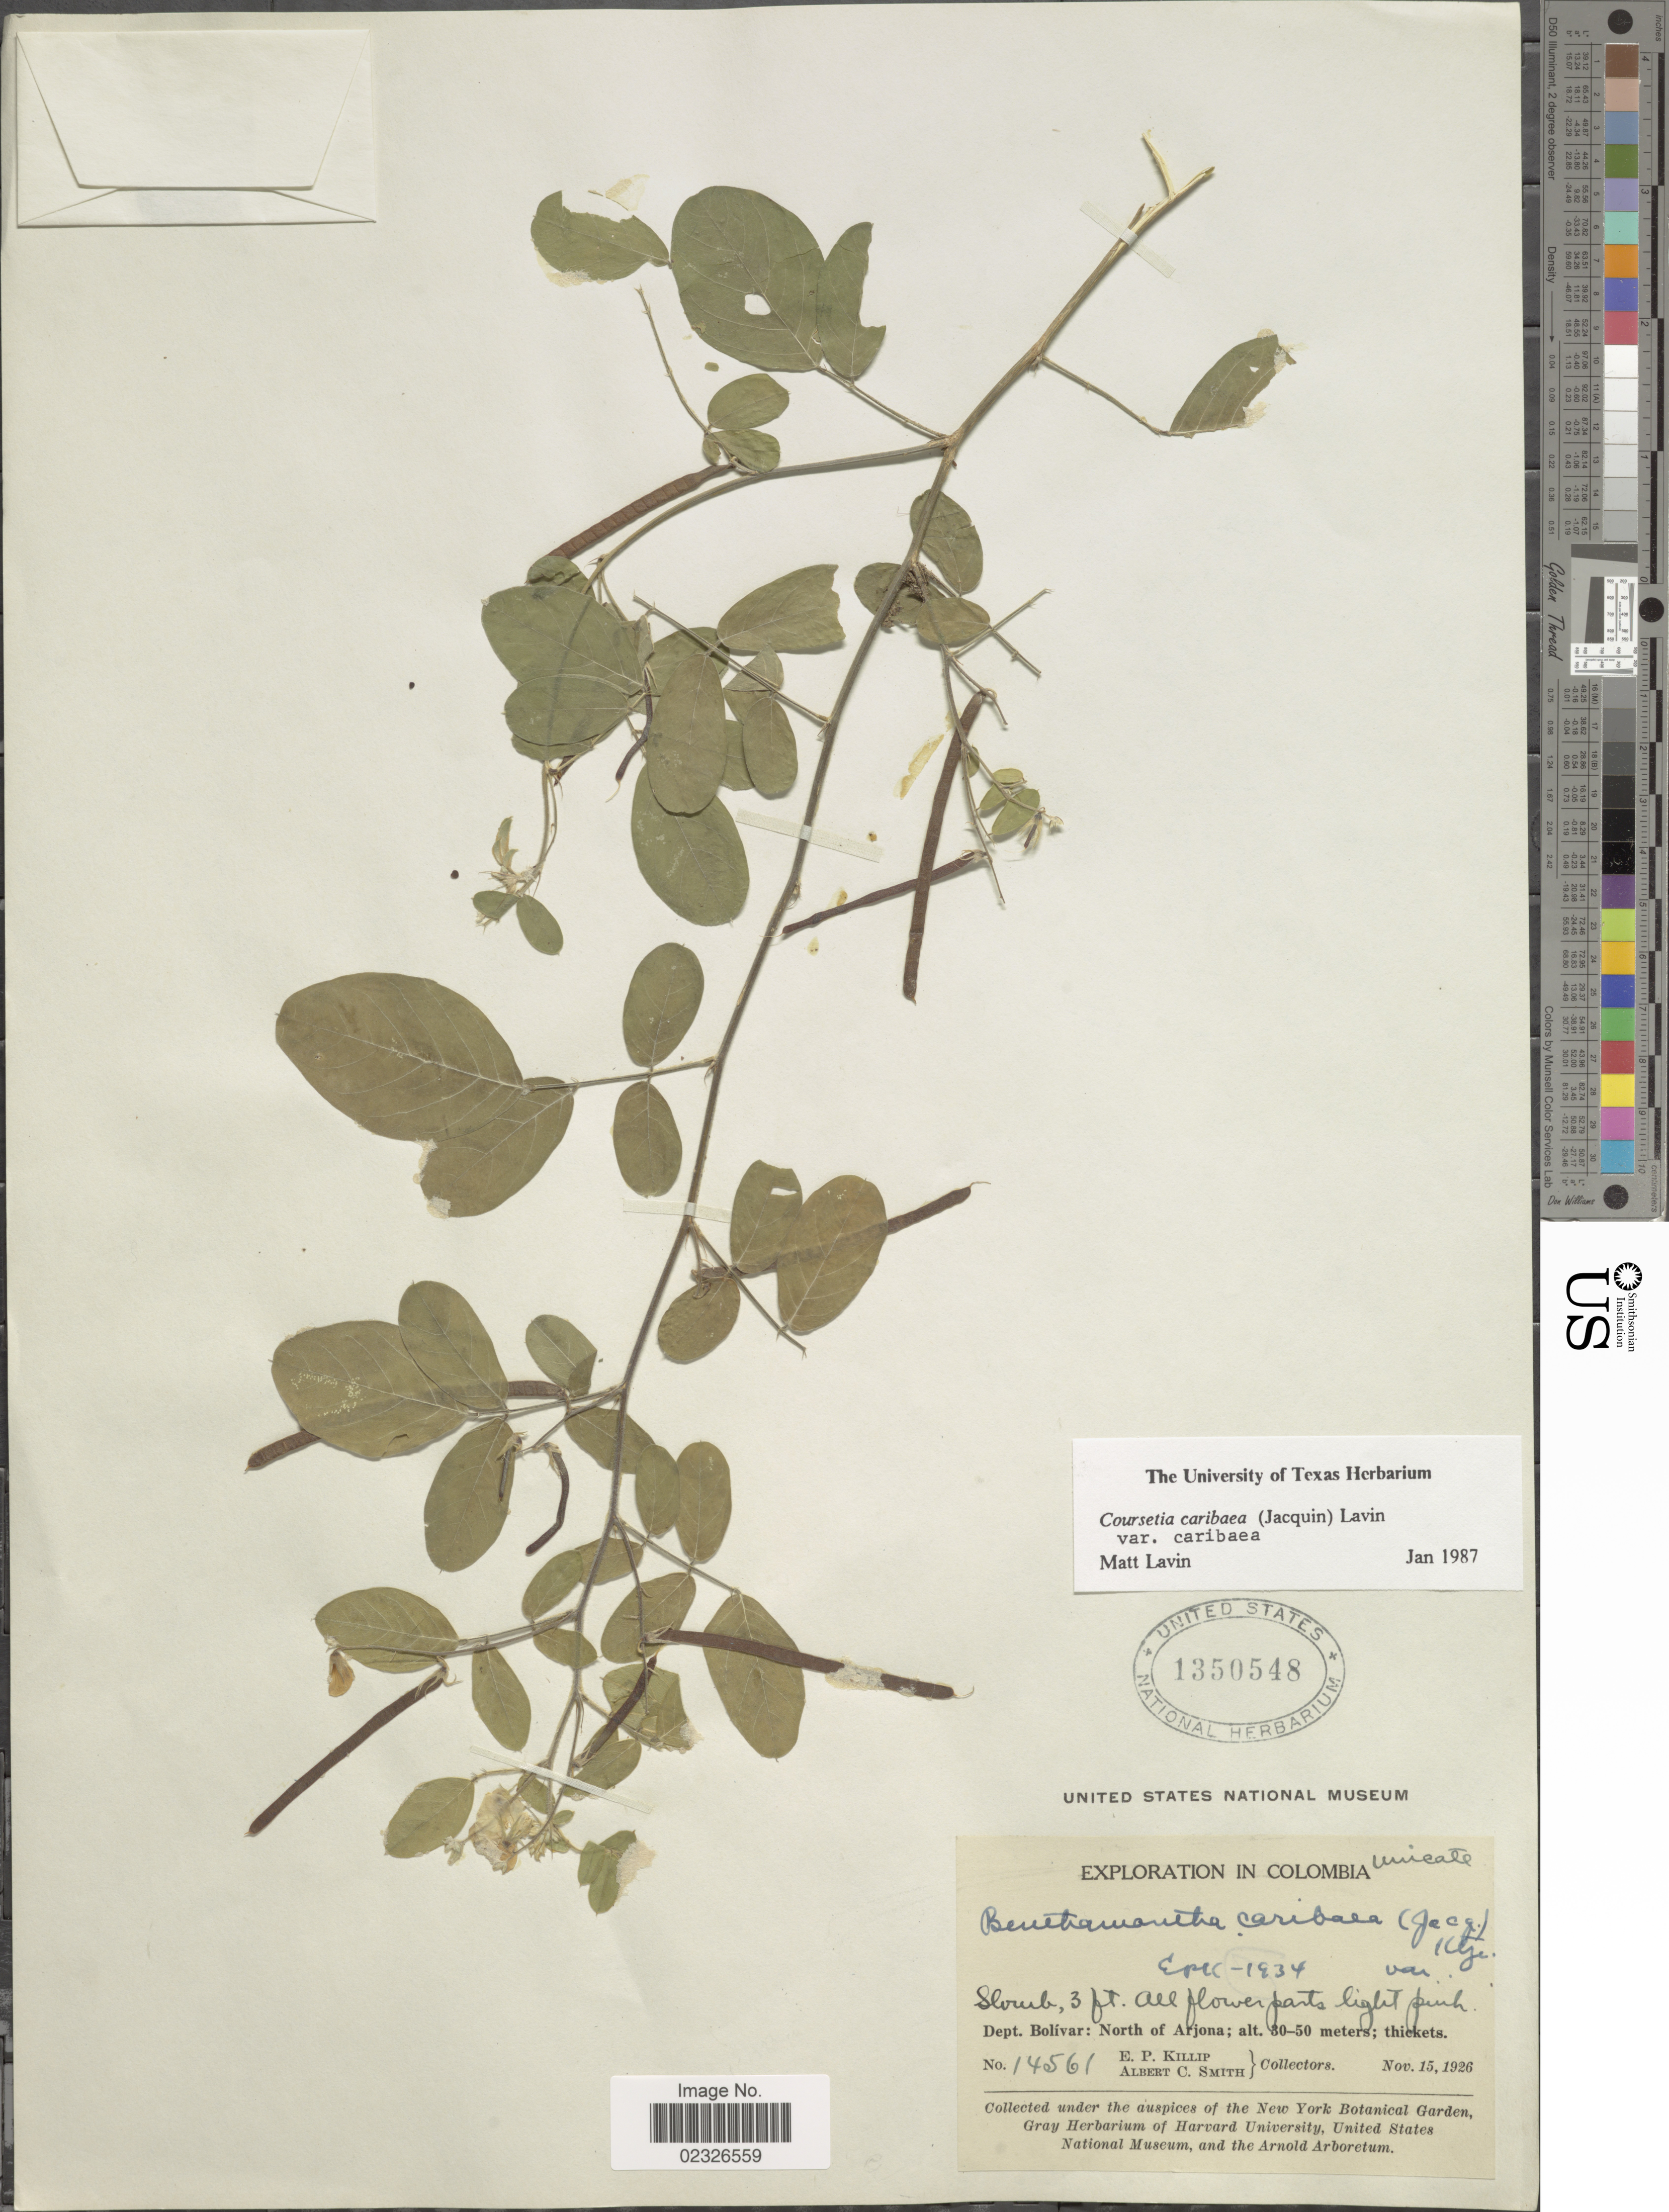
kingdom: Plantae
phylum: Tracheophyta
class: Magnoliopsida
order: Fabales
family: Fabaceae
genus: Coursetia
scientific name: Coursetia caribaea var. caribaea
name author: (Jacq.) Lavin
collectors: E. P. Killip & A. C. Smith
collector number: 14561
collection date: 1926-11-15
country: Colombia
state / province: Bolívar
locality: North of Arjona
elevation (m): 30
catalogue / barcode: US 1350548